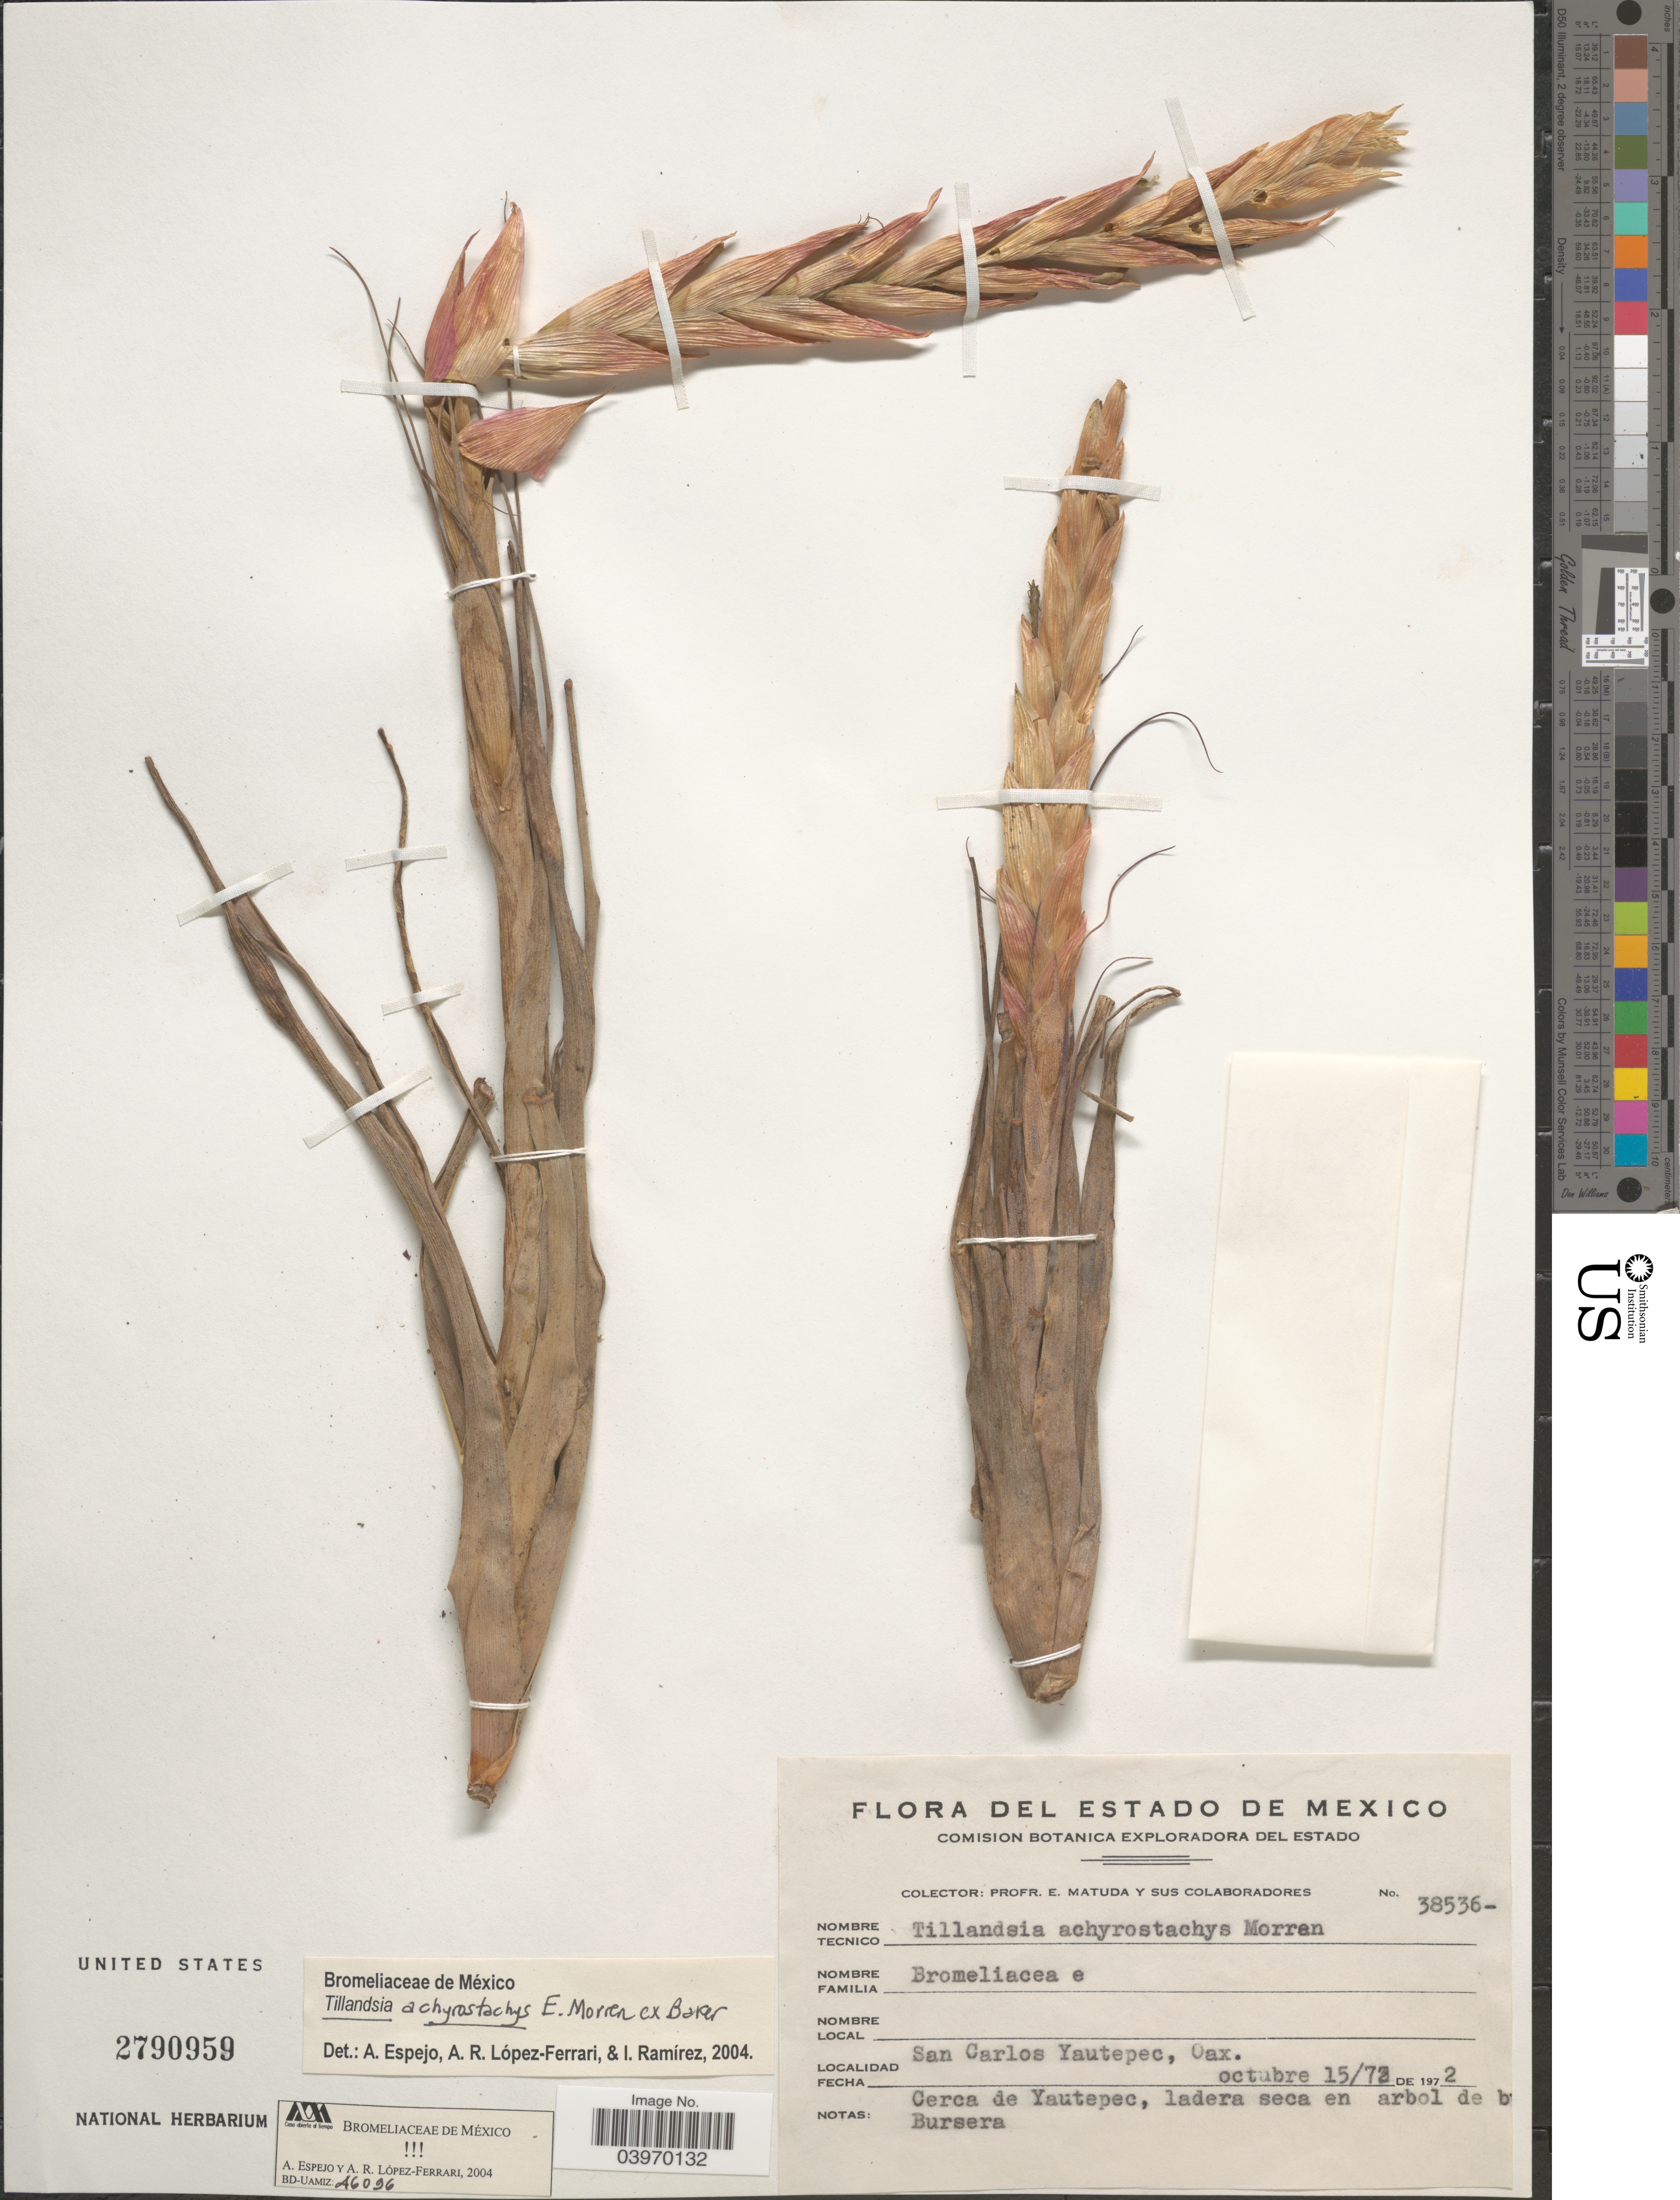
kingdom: Plantae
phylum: Tracheophyta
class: Liliopsida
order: Poales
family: Bromeliaceae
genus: Tillandsia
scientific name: Tillandsia achyrostachys var. achyrostachys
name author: É. Morren ex Baker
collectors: E. Matuda & Sus Colaboradores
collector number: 38536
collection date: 1972-10-15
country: Mexico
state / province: Oaxaca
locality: San Carlos Yautepec. Cerca de Yautepec.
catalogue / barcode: US 2790959